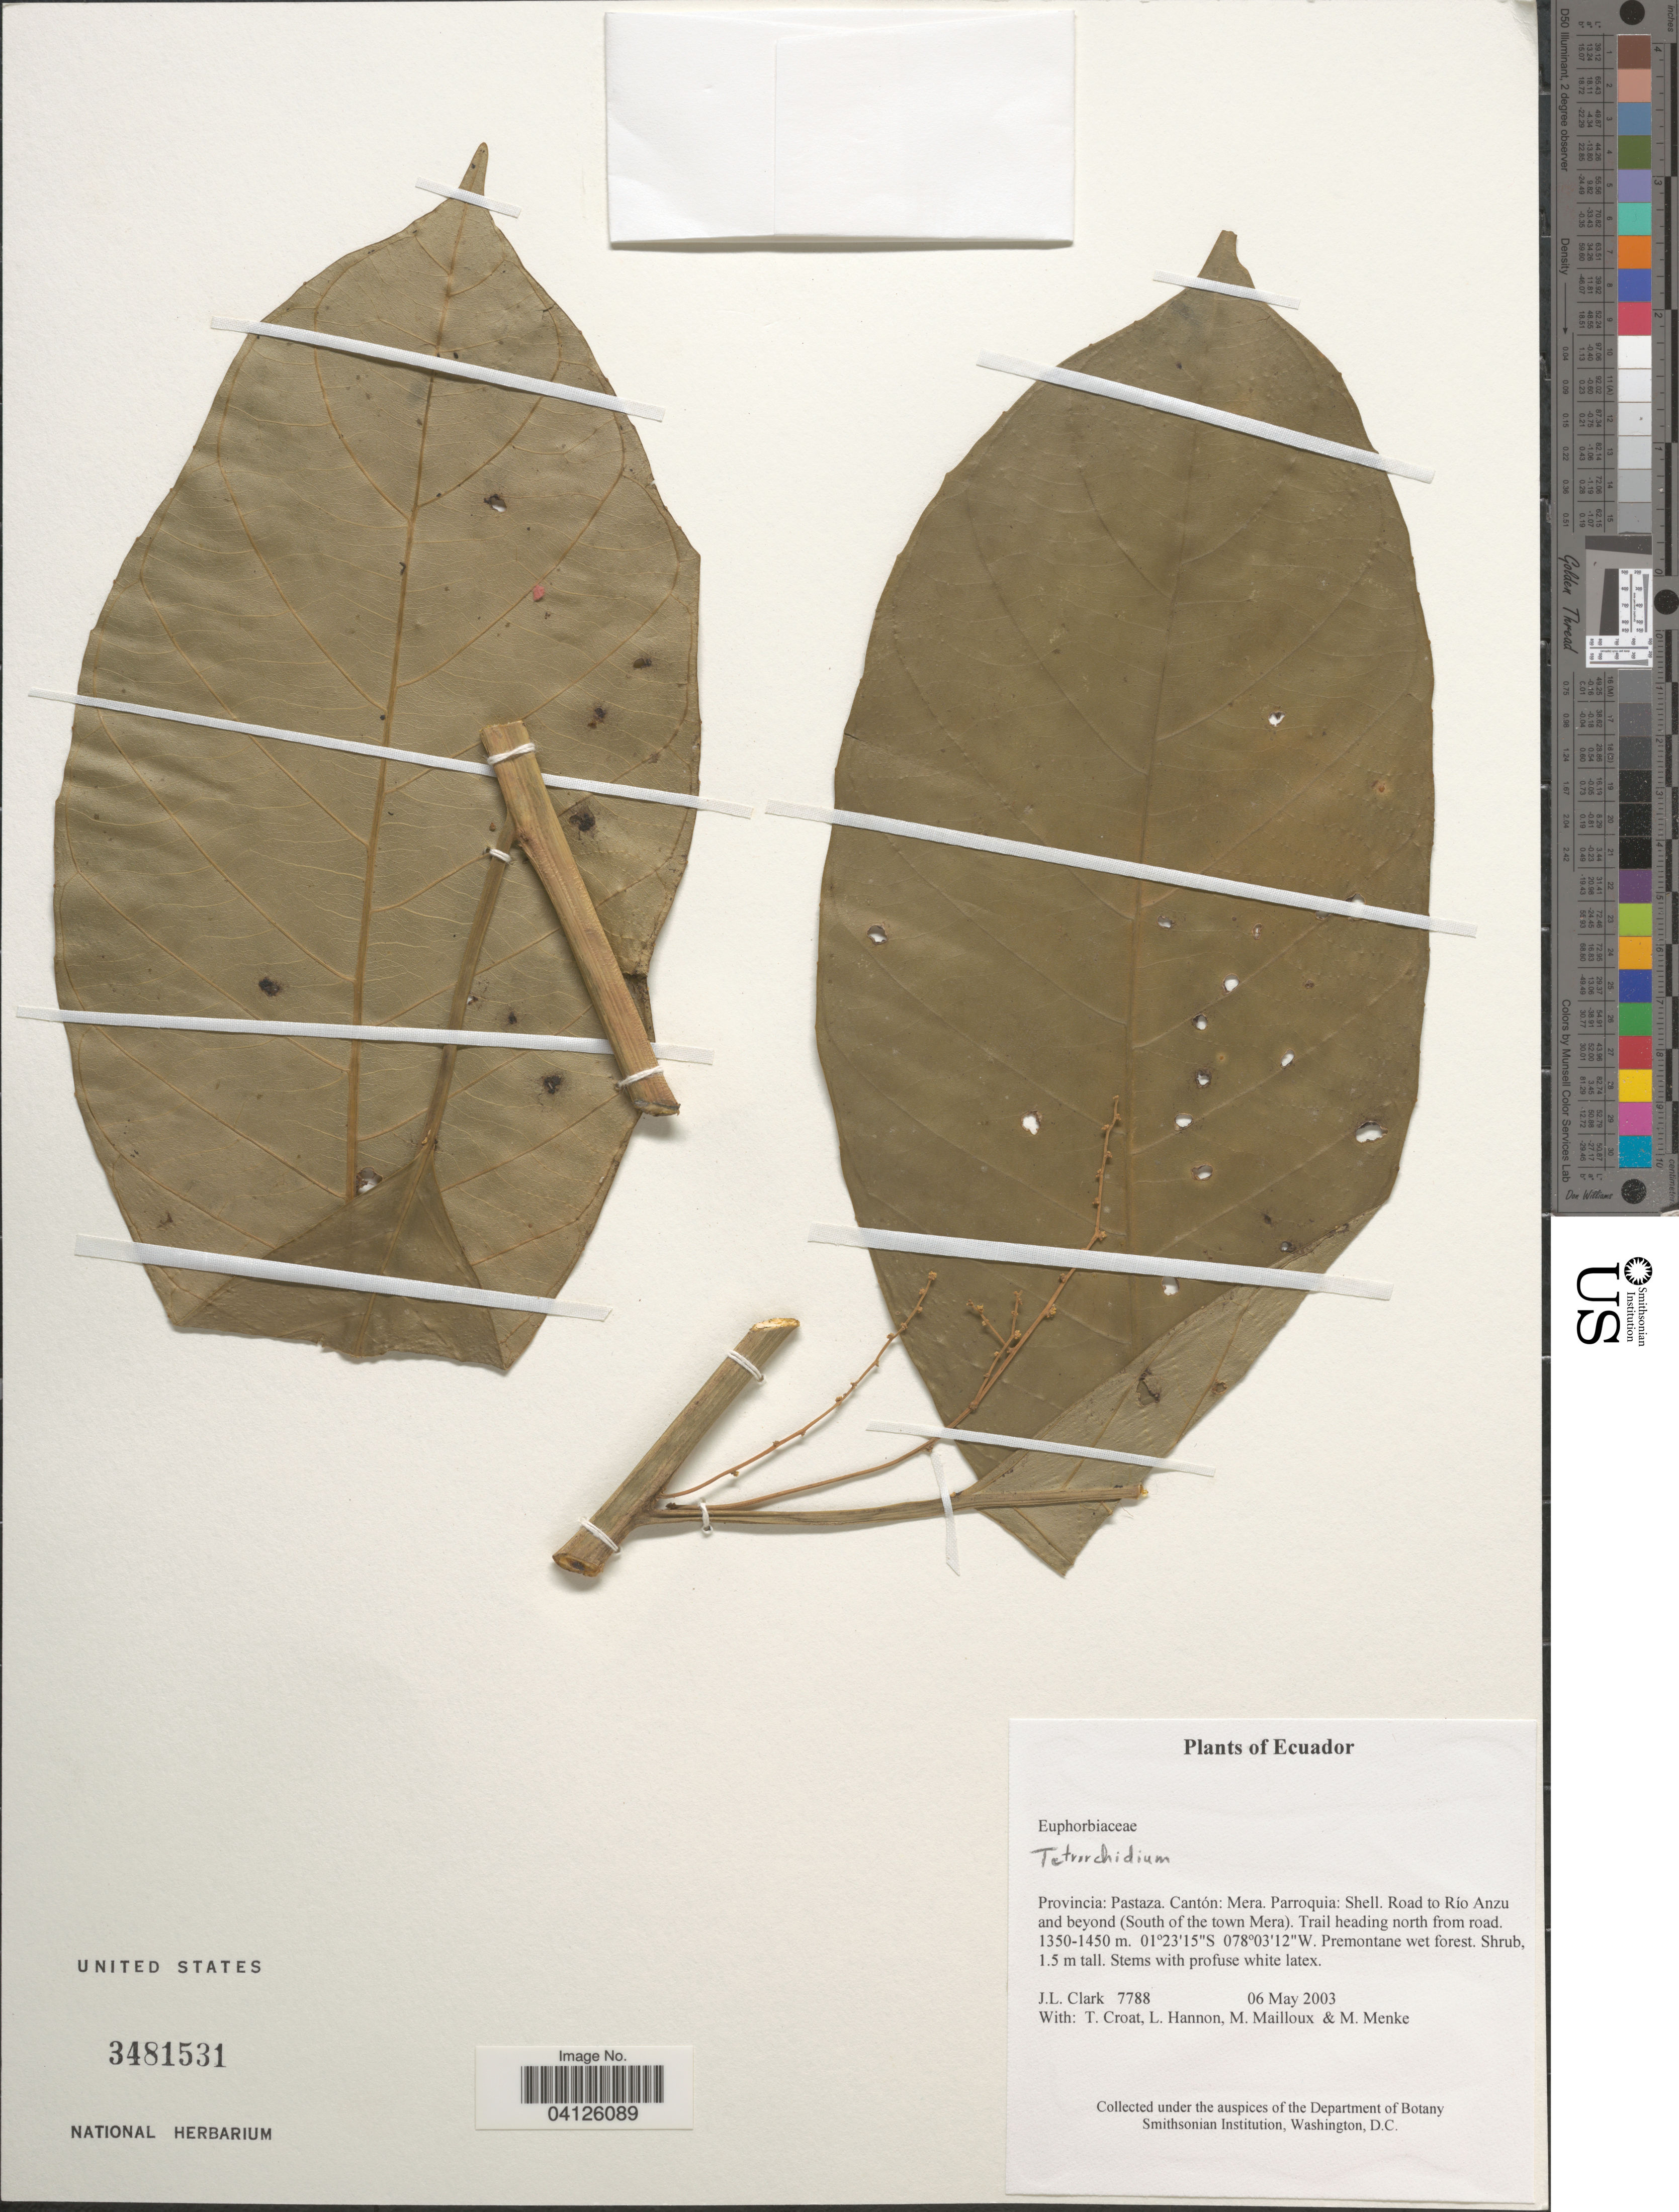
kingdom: Plantae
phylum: Tracheophyta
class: Magnoliopsida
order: Malpighiales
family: Euphorbiaceae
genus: Tetrorchidium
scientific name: Tetrorchidium sp.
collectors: J. L. Clark, T. B. Croat, L. Hannon, M. Mailloux & M. Menke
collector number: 7788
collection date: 2003-05-06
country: Ecuador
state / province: Pastaza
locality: Cantón: Mera. Parroquia: Shell. Road to Río Anzu and beyond (South of the town Mera). Trail heading north from road.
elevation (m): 1350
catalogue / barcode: US 3481531